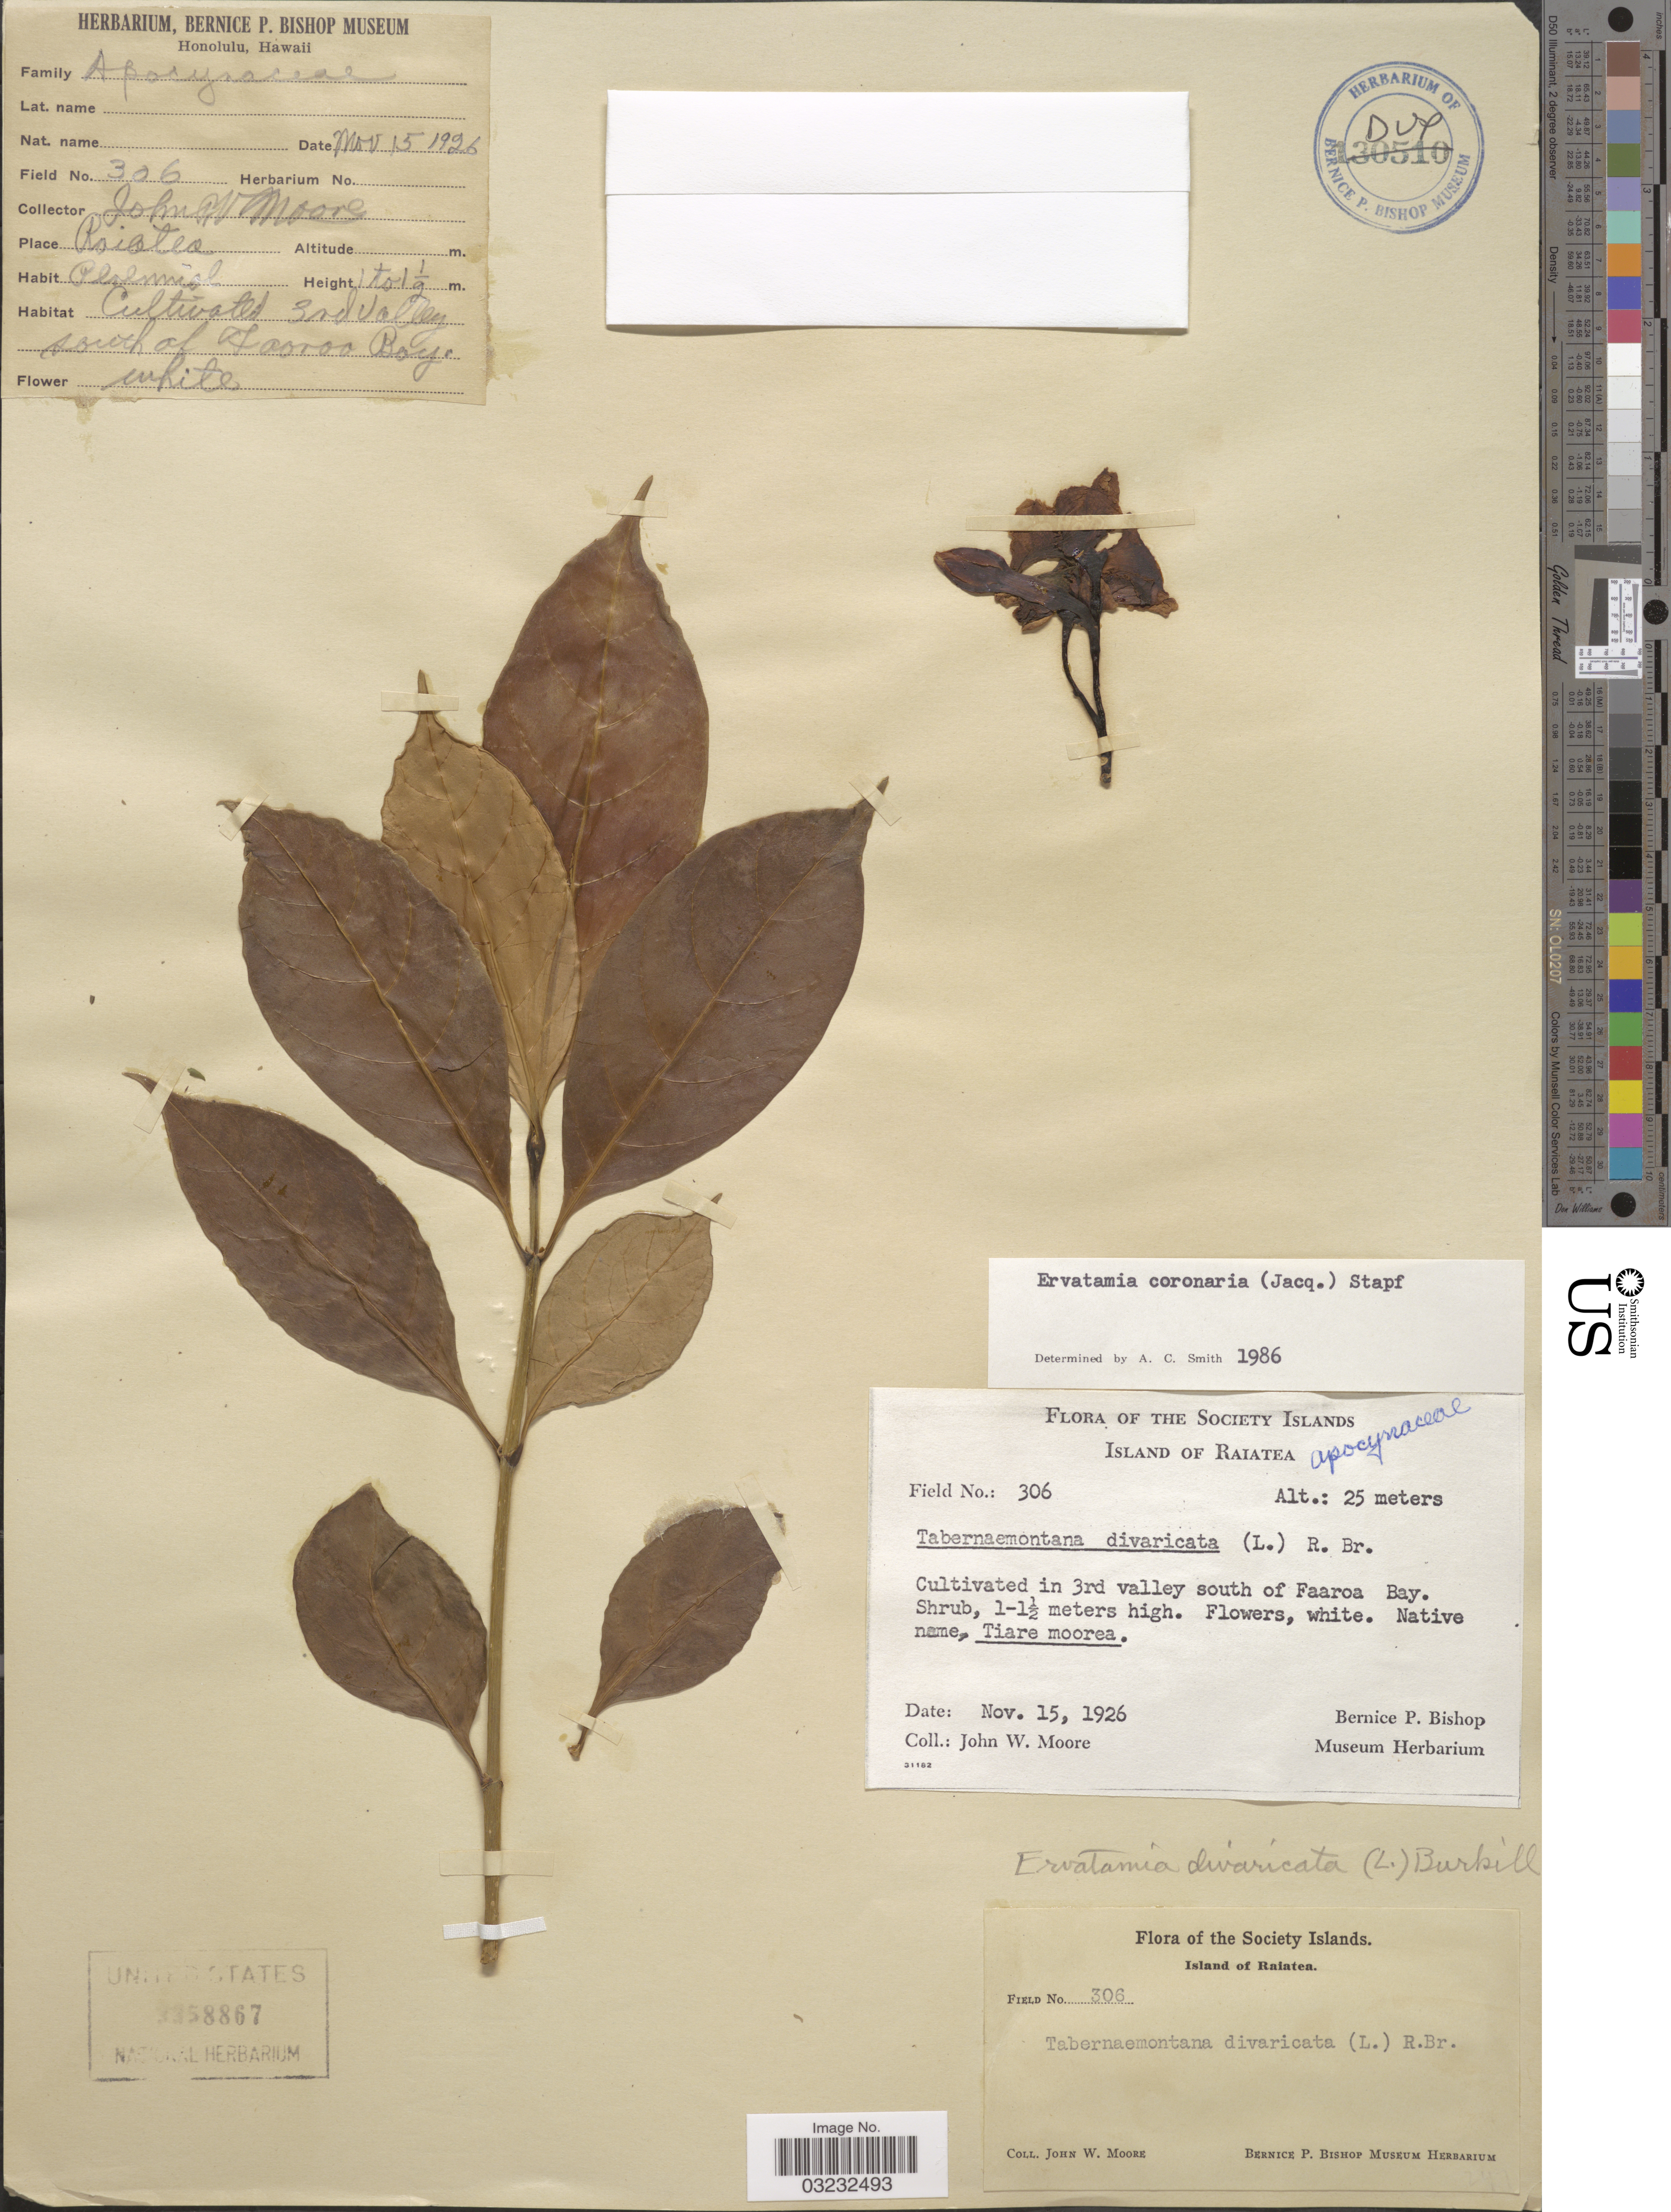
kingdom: Plantae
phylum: Tracheophyta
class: Magnoliopsida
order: Gentianales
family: Apocynaceae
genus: Tabernaemontana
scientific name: Tabernaemontana divaricata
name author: (L.) R. Br. ex Roem. & Schult.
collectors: J. Moore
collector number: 306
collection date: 1926-11-15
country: French Polynesia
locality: The Society Islands, Island of Raiatea, Cultivated in 3rd valley south of Faaroa Bay.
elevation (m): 25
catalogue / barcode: US 3358867